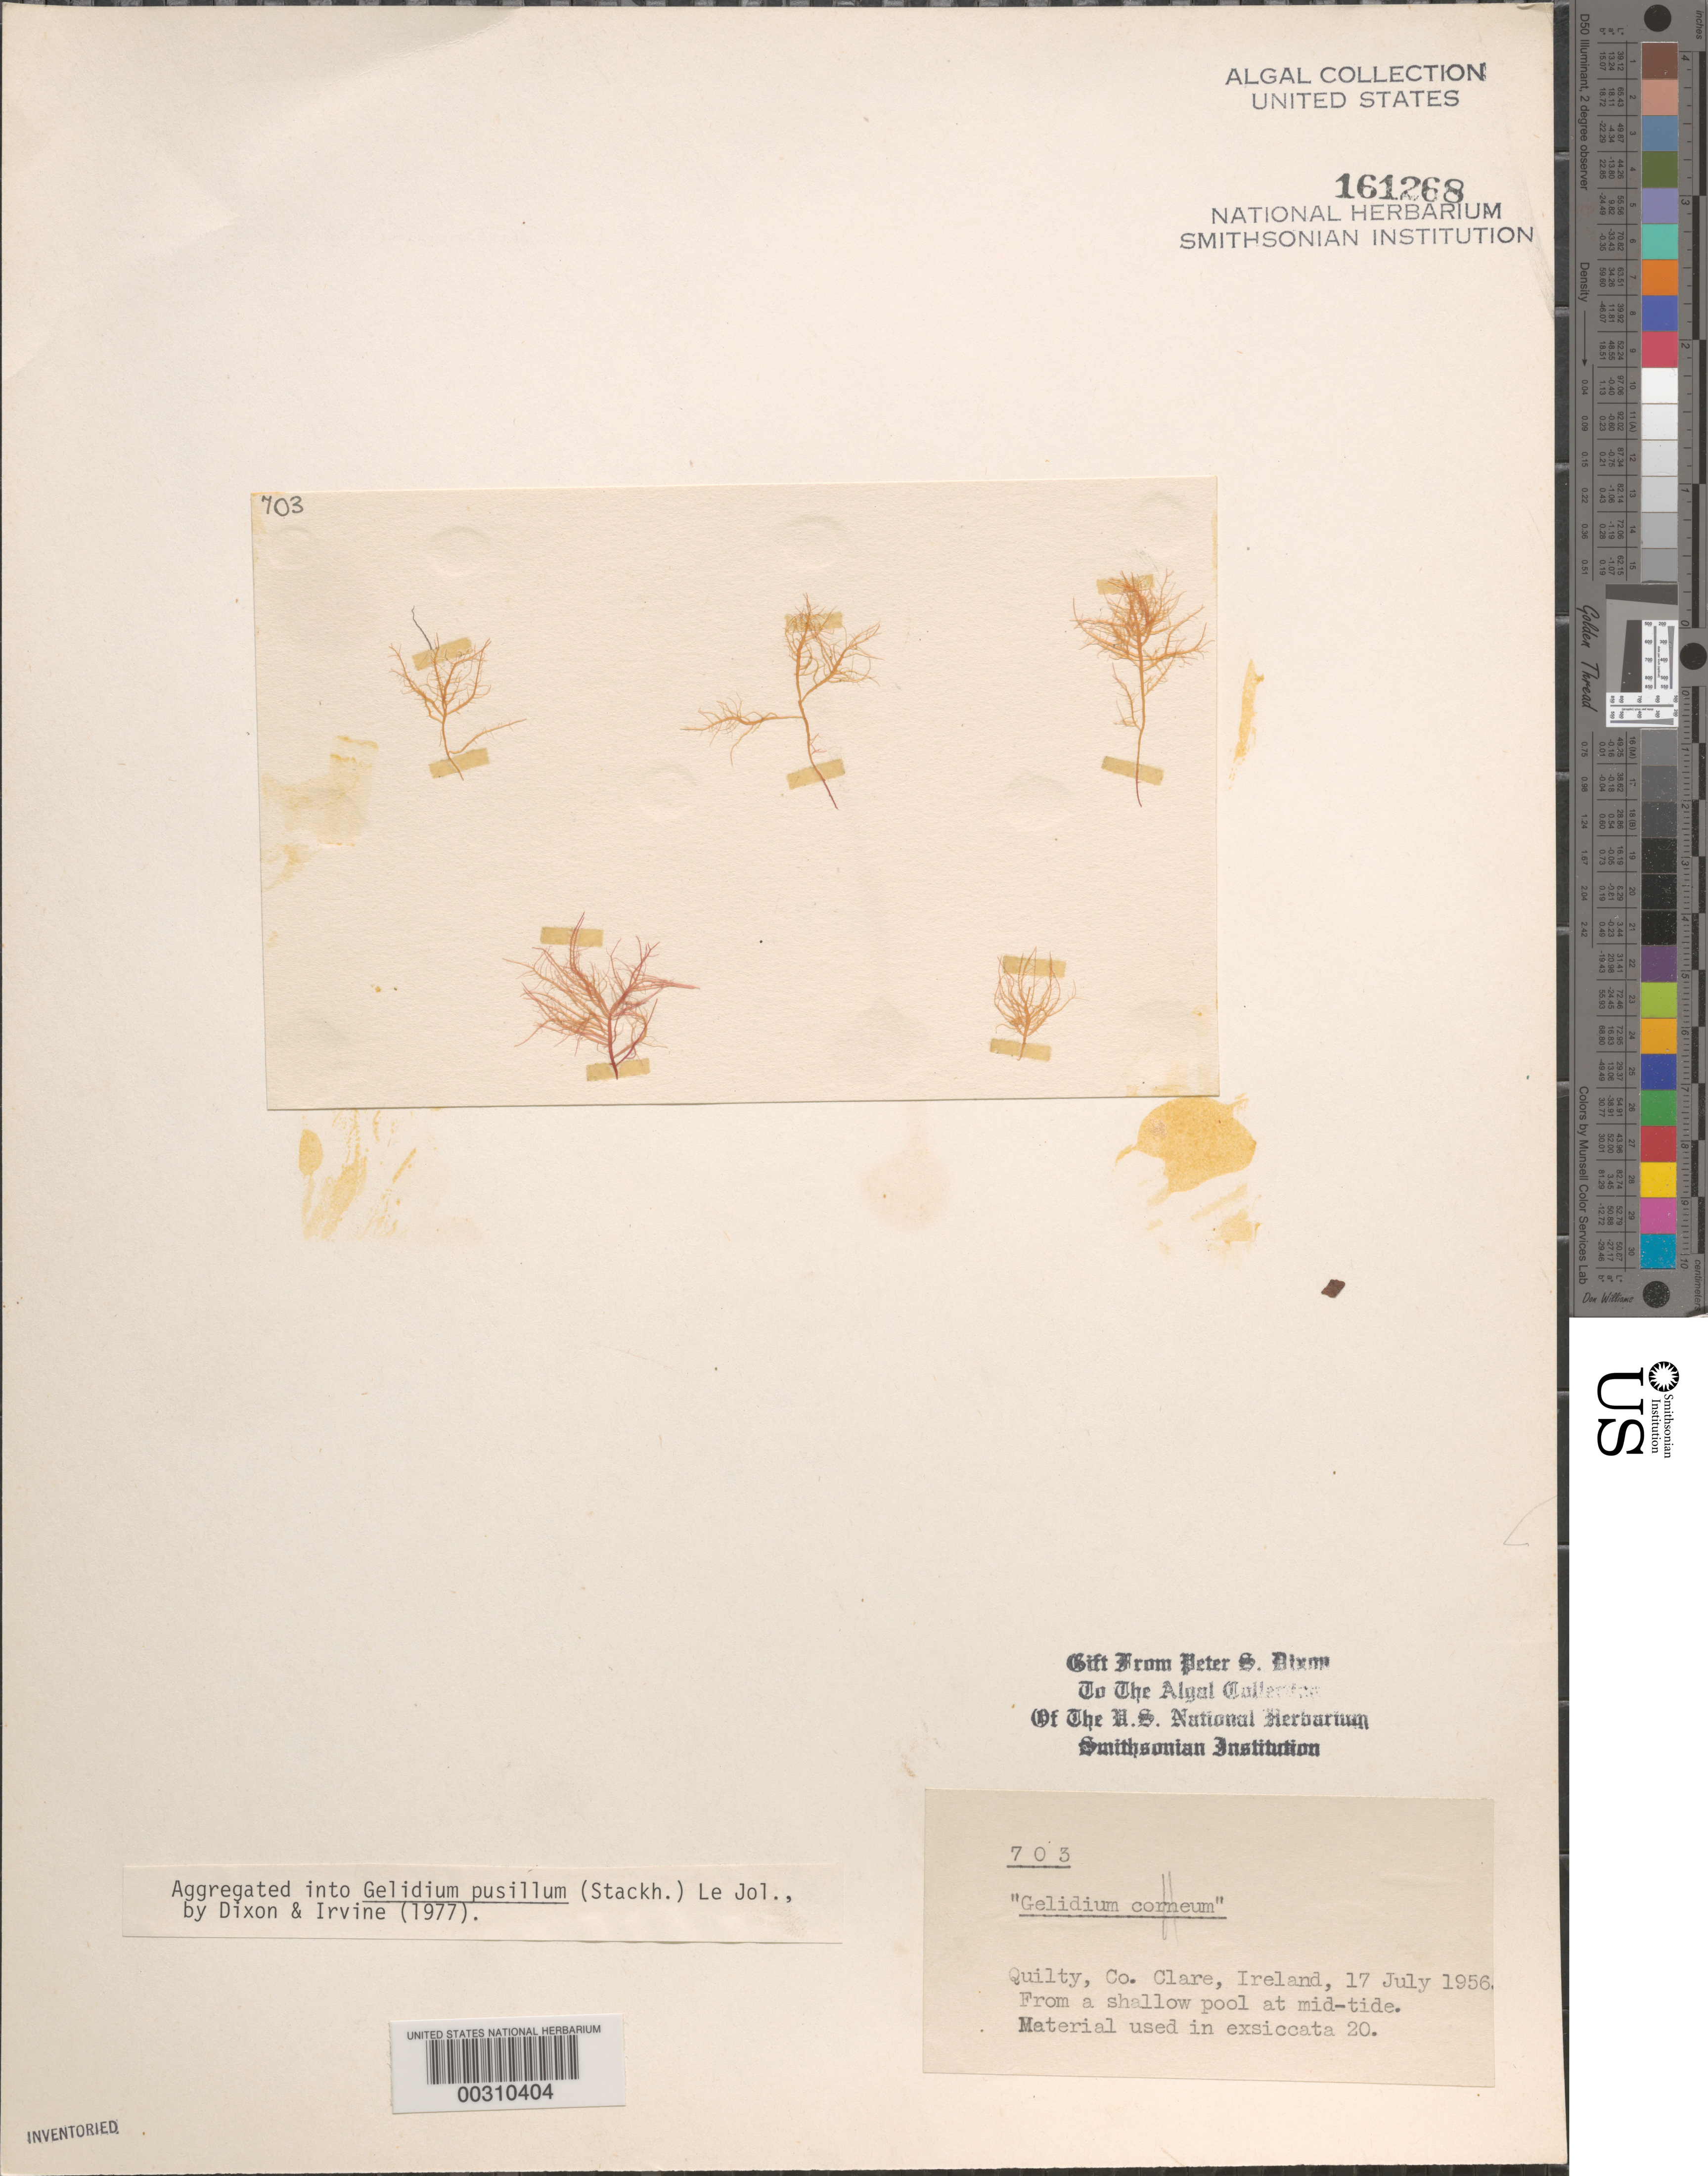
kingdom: Plantae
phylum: Rhodophyta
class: Florideophyceae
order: Gelidiales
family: Gelidiaceae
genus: Gelidium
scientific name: Gelidium pusillum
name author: (Stackh.) Le Jol.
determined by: Dixon, P. S.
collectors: P. S. Dixon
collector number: PSD 703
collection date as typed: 17 Jul 1956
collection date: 1956-07-17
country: Ireland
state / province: Munster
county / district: Clare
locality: Quilty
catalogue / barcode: US 161268